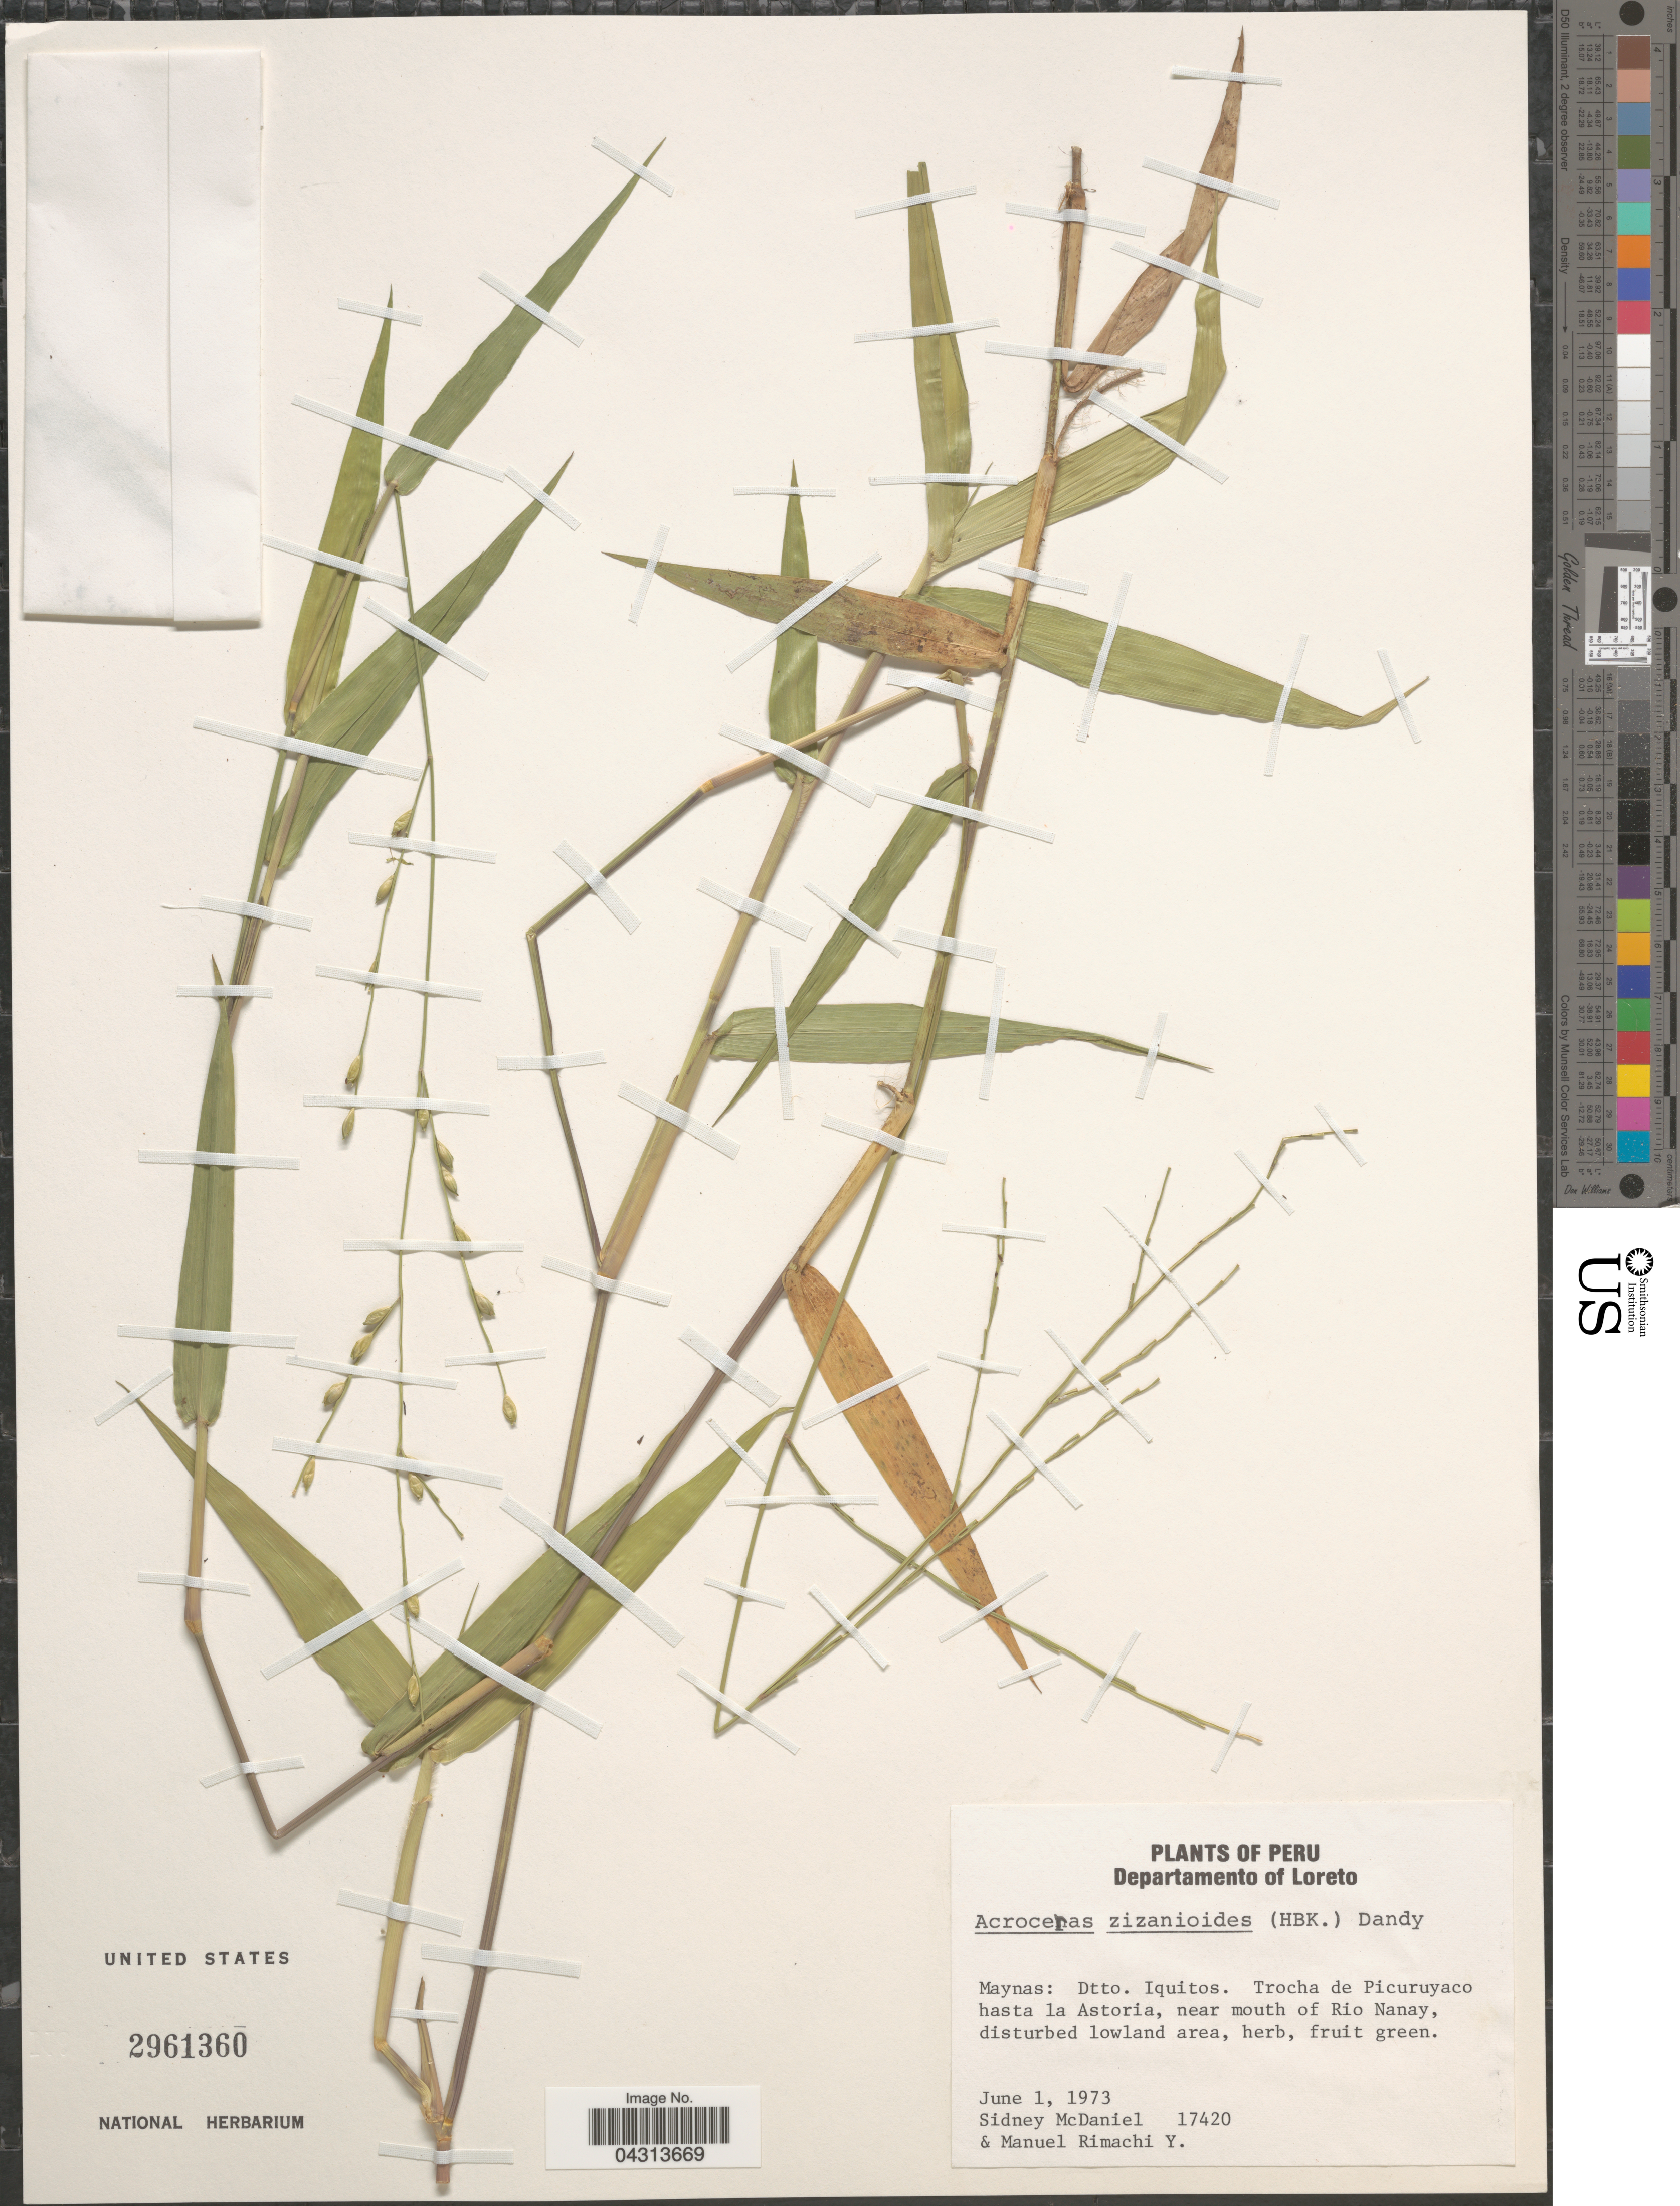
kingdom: Plantae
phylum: Tracheophyta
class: Liliopsida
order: Poales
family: Poaceae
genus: Acroceras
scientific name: Acroceras zizanioides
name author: (Kunth) Dandy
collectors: S. McDaniel & M. Rimachi Y.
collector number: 17420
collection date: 1973-06-01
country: Peru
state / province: Loreto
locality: Departamento of Loreto. Maynas: Dtto. Iquitos. Trocha de Picuruyaco hasta la Astoria, near mouth of Rio Nanay.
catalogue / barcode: US 2961360